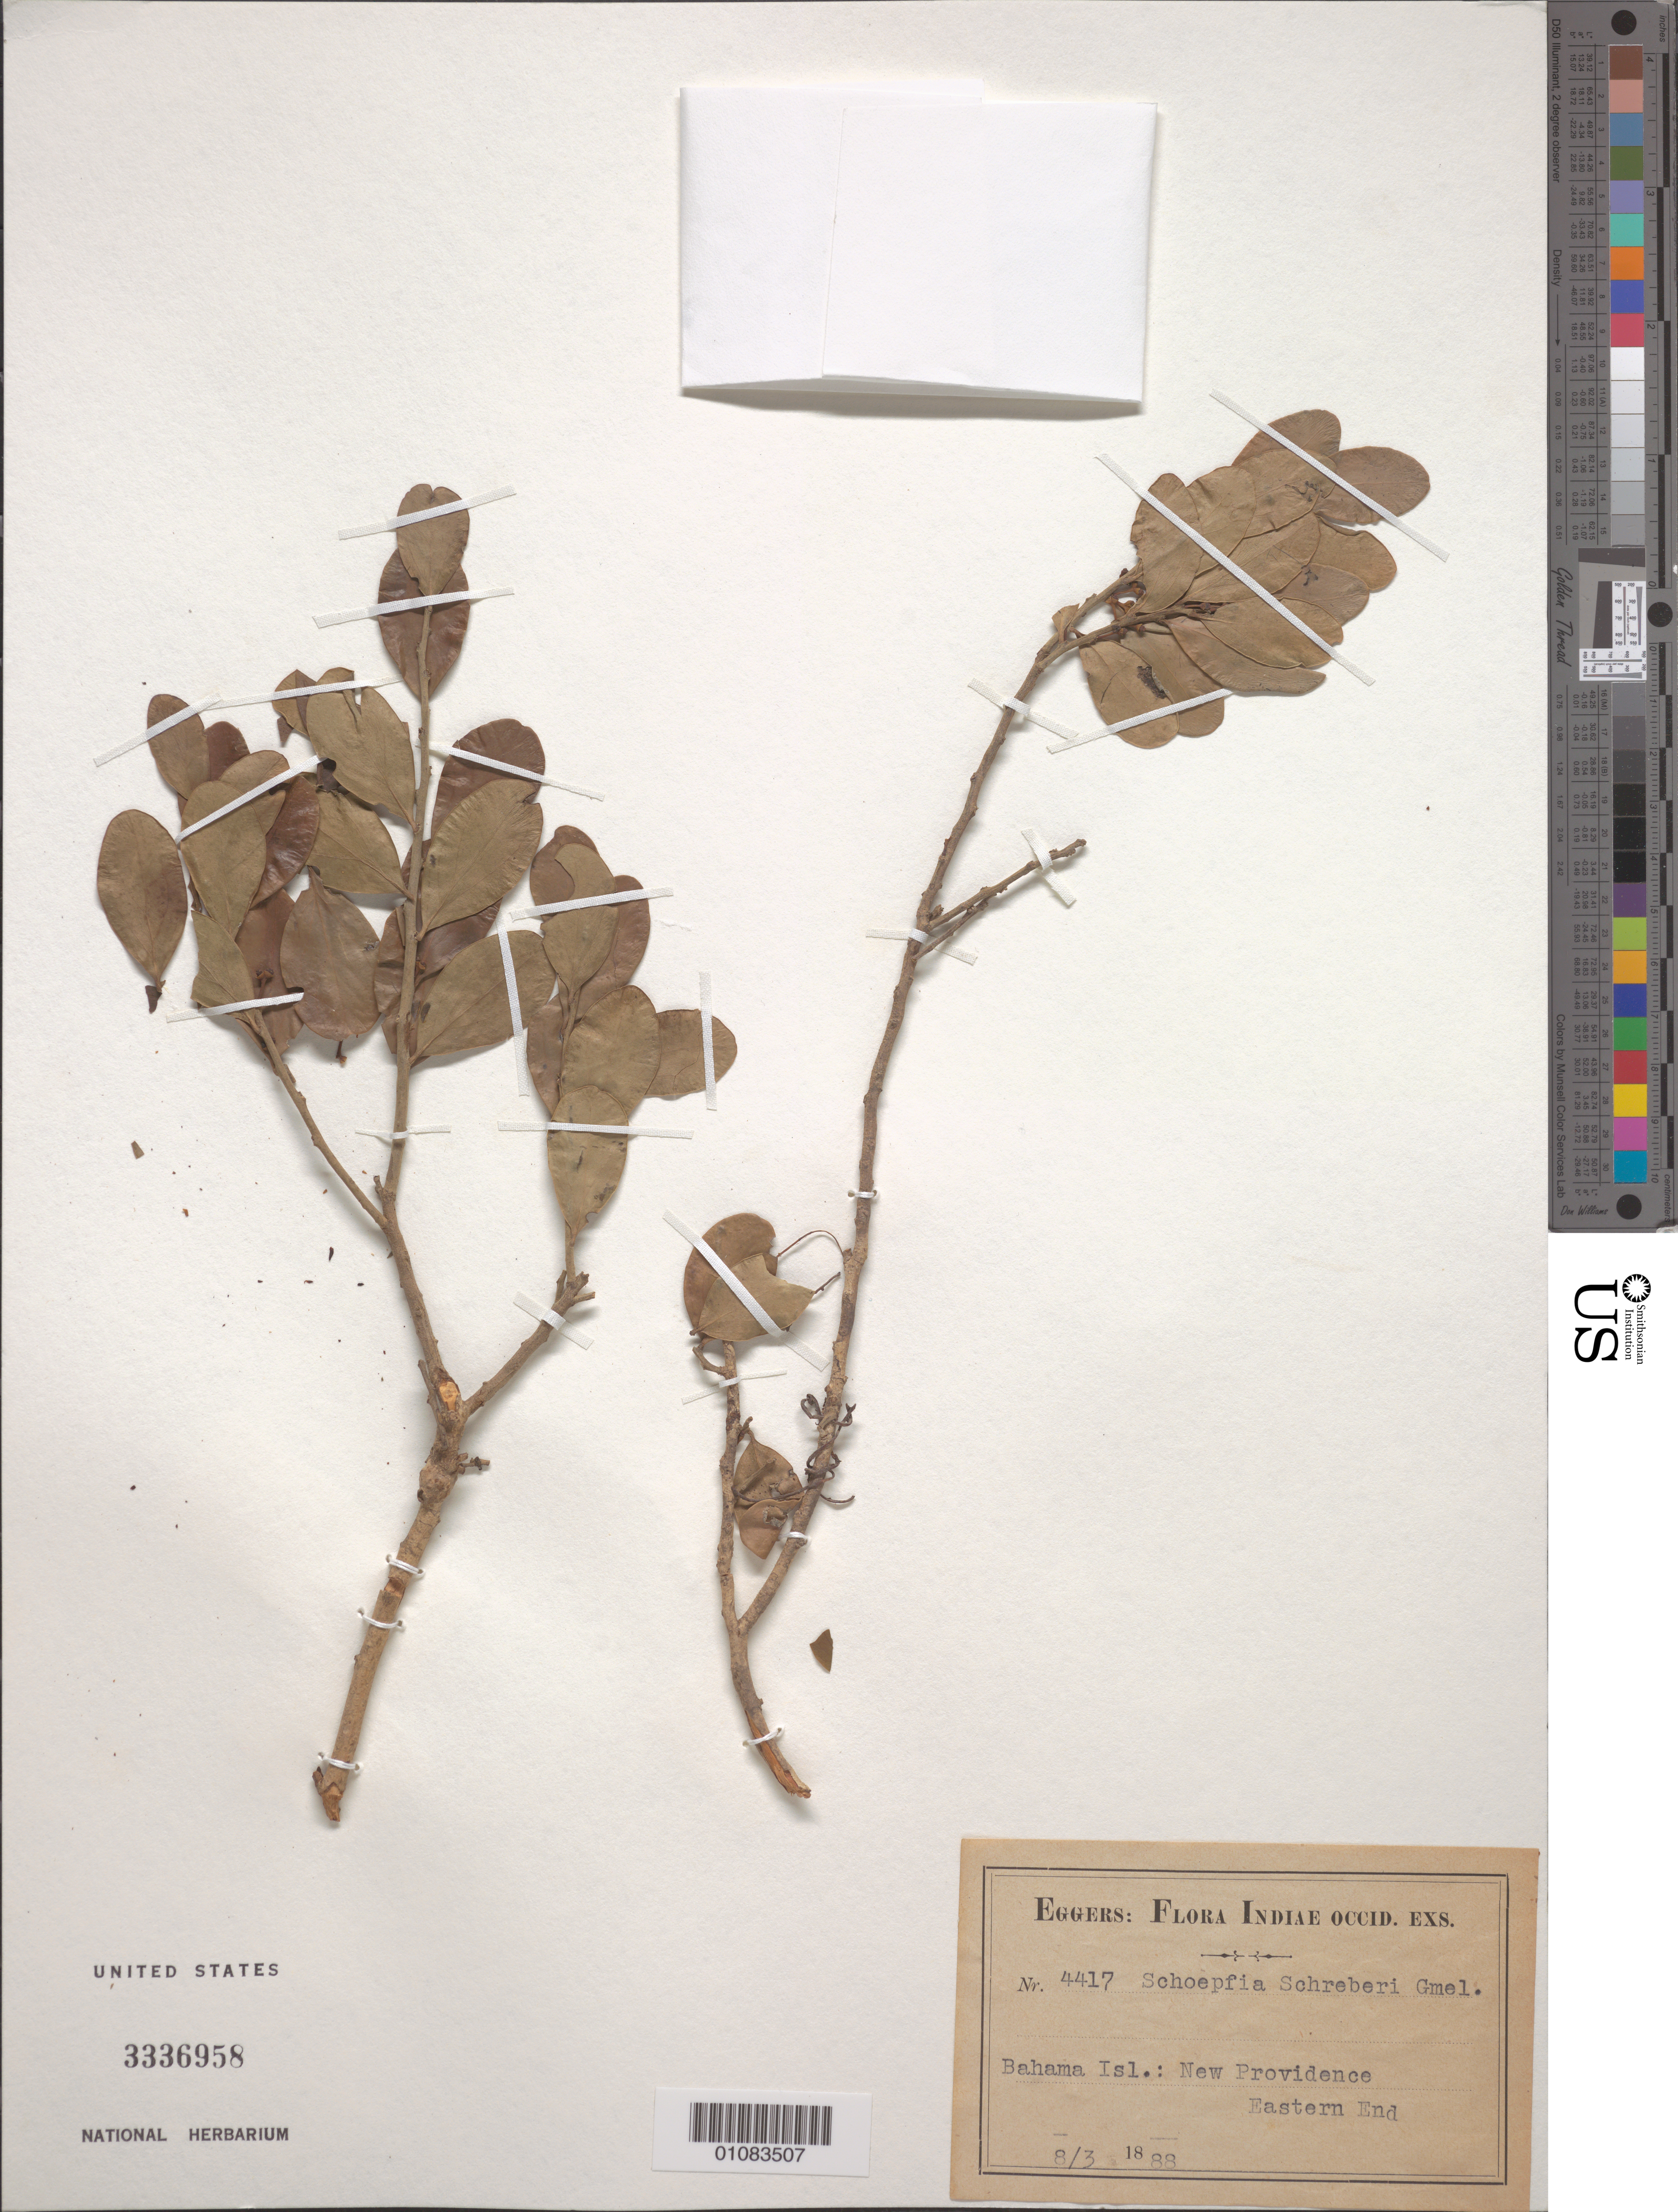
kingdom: Plantae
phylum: Tracheophyta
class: Magnoliopsida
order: Santalales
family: Schoepfiaceae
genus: Schoepfia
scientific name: Schoepfia schreberi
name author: J.F. Gmel.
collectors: H. F. A. von Eggers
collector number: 4417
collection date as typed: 08 Feb 1888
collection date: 1888-02-08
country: Bahamas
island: New Providence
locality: New Providence Eastern End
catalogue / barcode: US 3336958